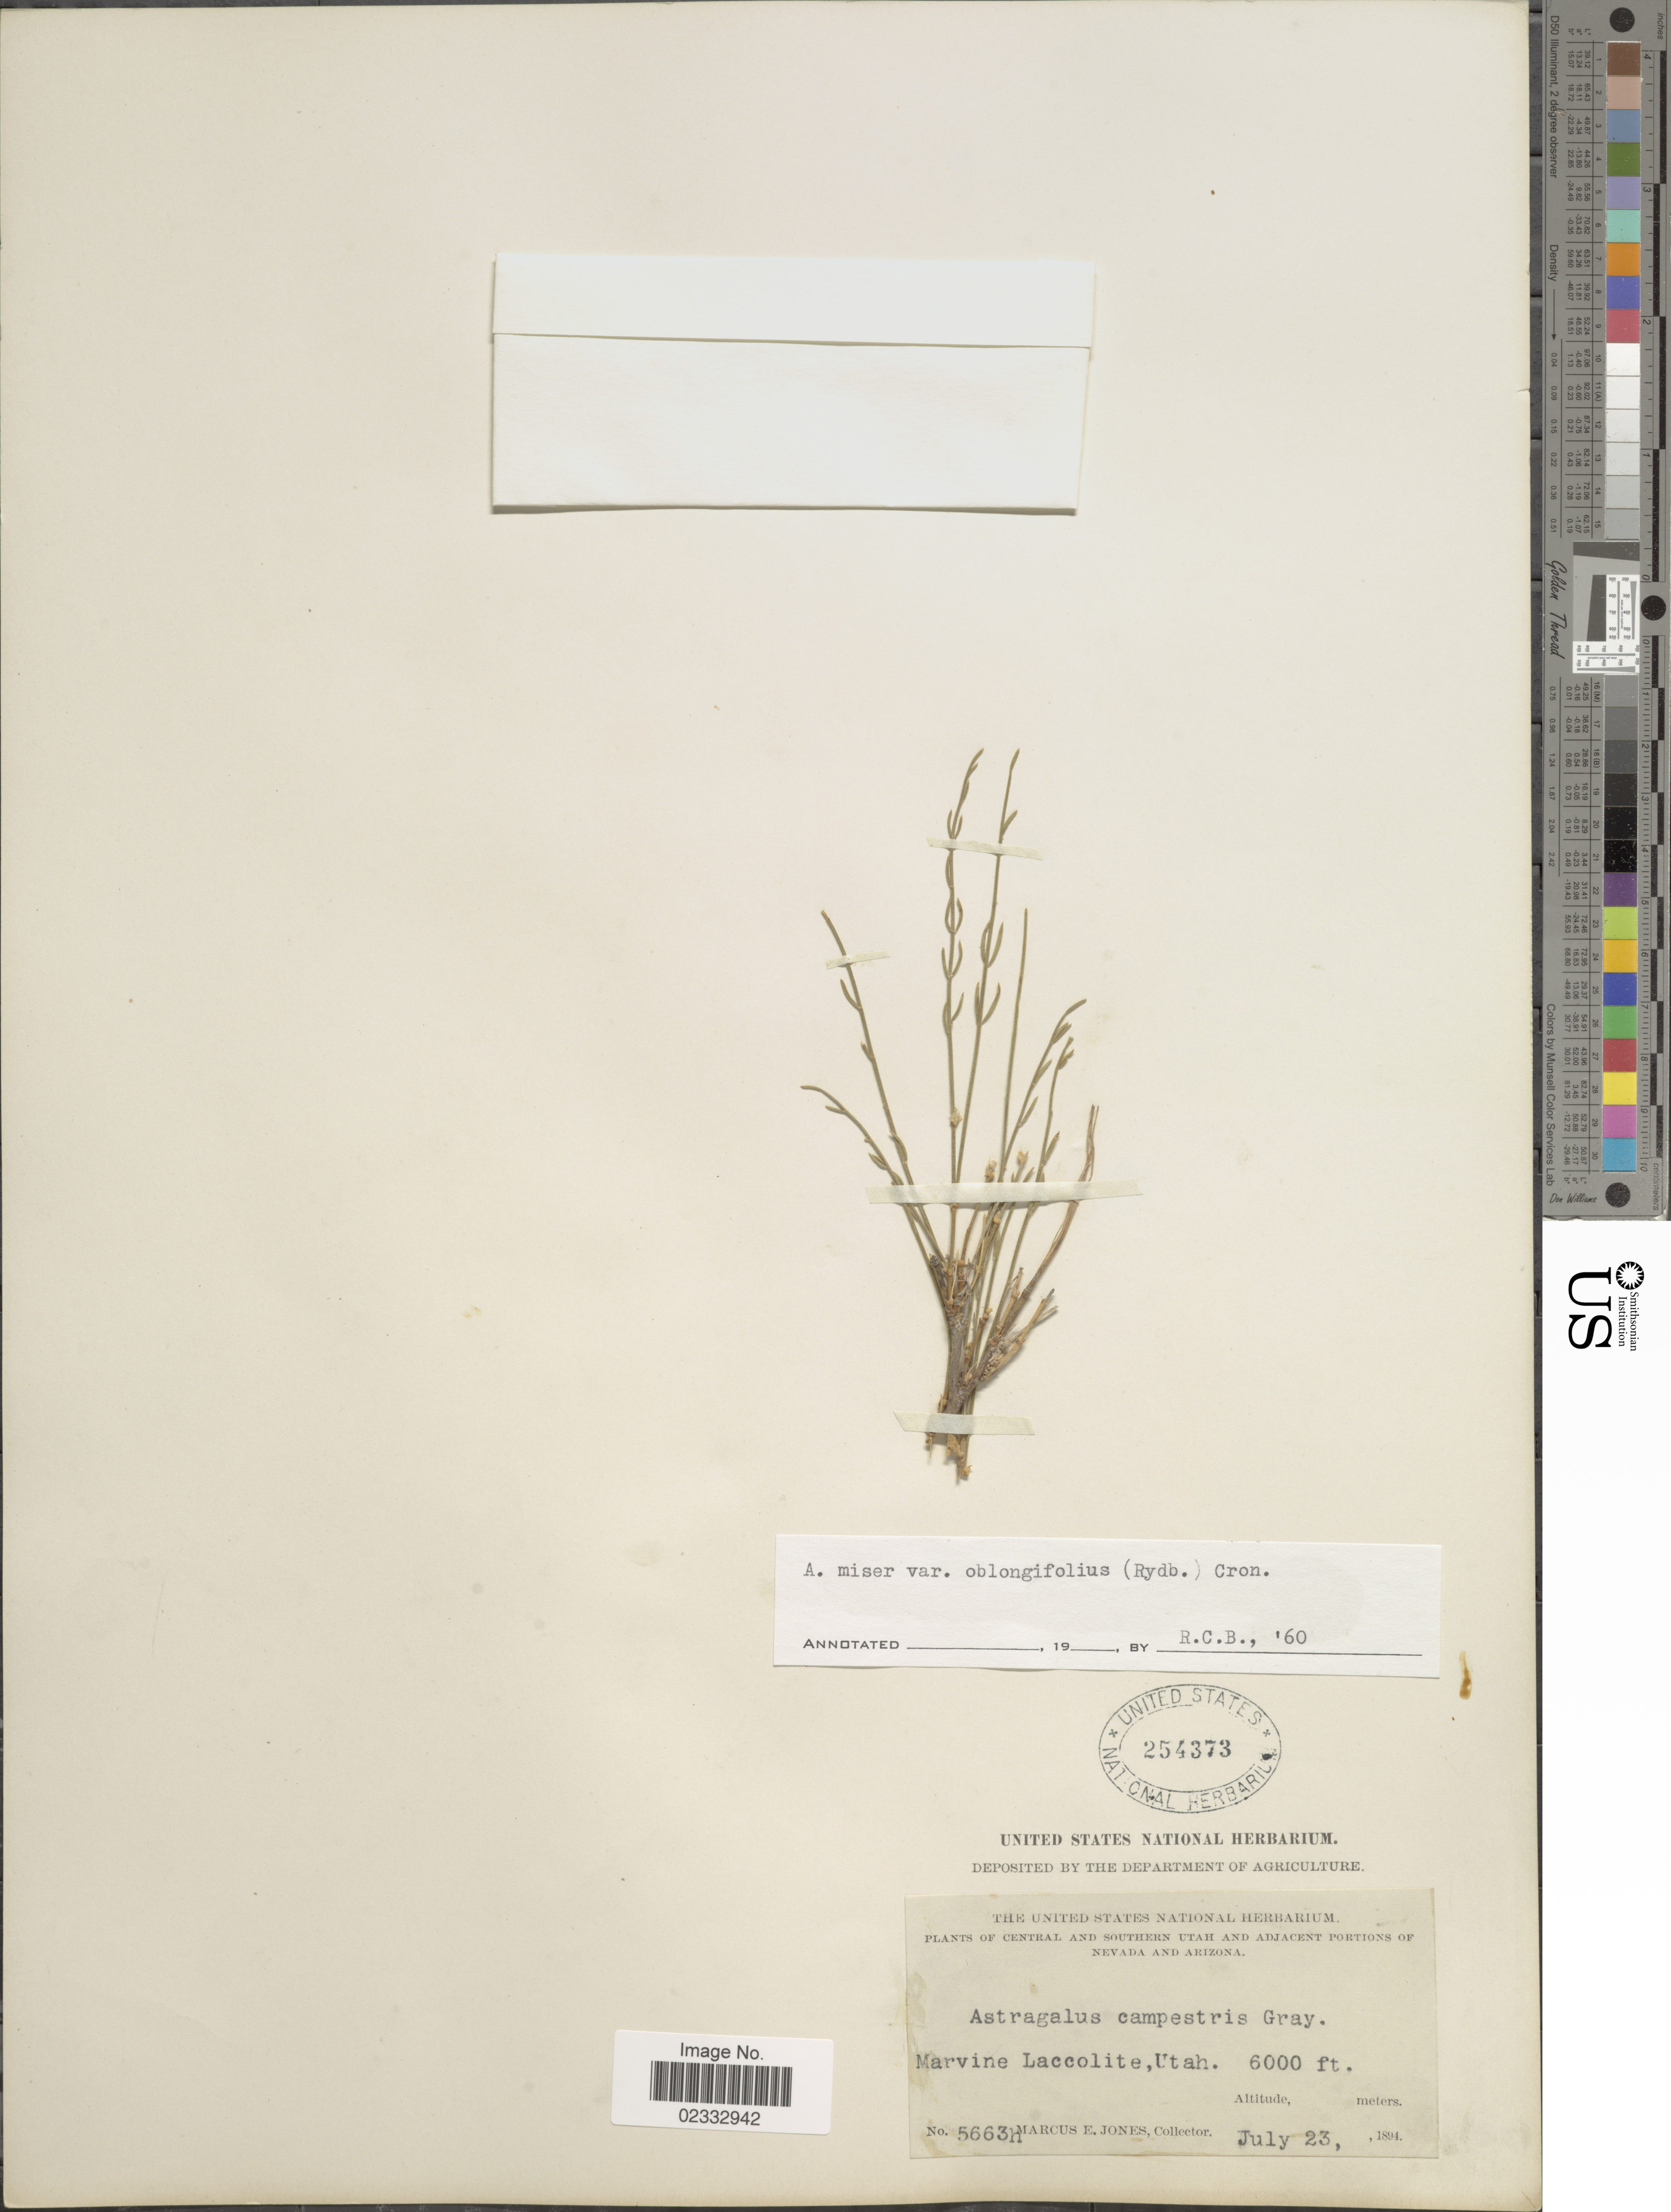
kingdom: Plantae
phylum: Tracheophyta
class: Magnoliopsida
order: Fabales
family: Fabaceae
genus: Astragalus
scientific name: Astragalus miser var. oblongifolius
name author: (Rydb.) Cronq.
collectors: M. E. Jones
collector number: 5663h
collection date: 1894-07-23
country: United States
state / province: Utah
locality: Marvine Laccolite, Central and Southern Utah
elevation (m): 1829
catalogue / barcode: US 254373